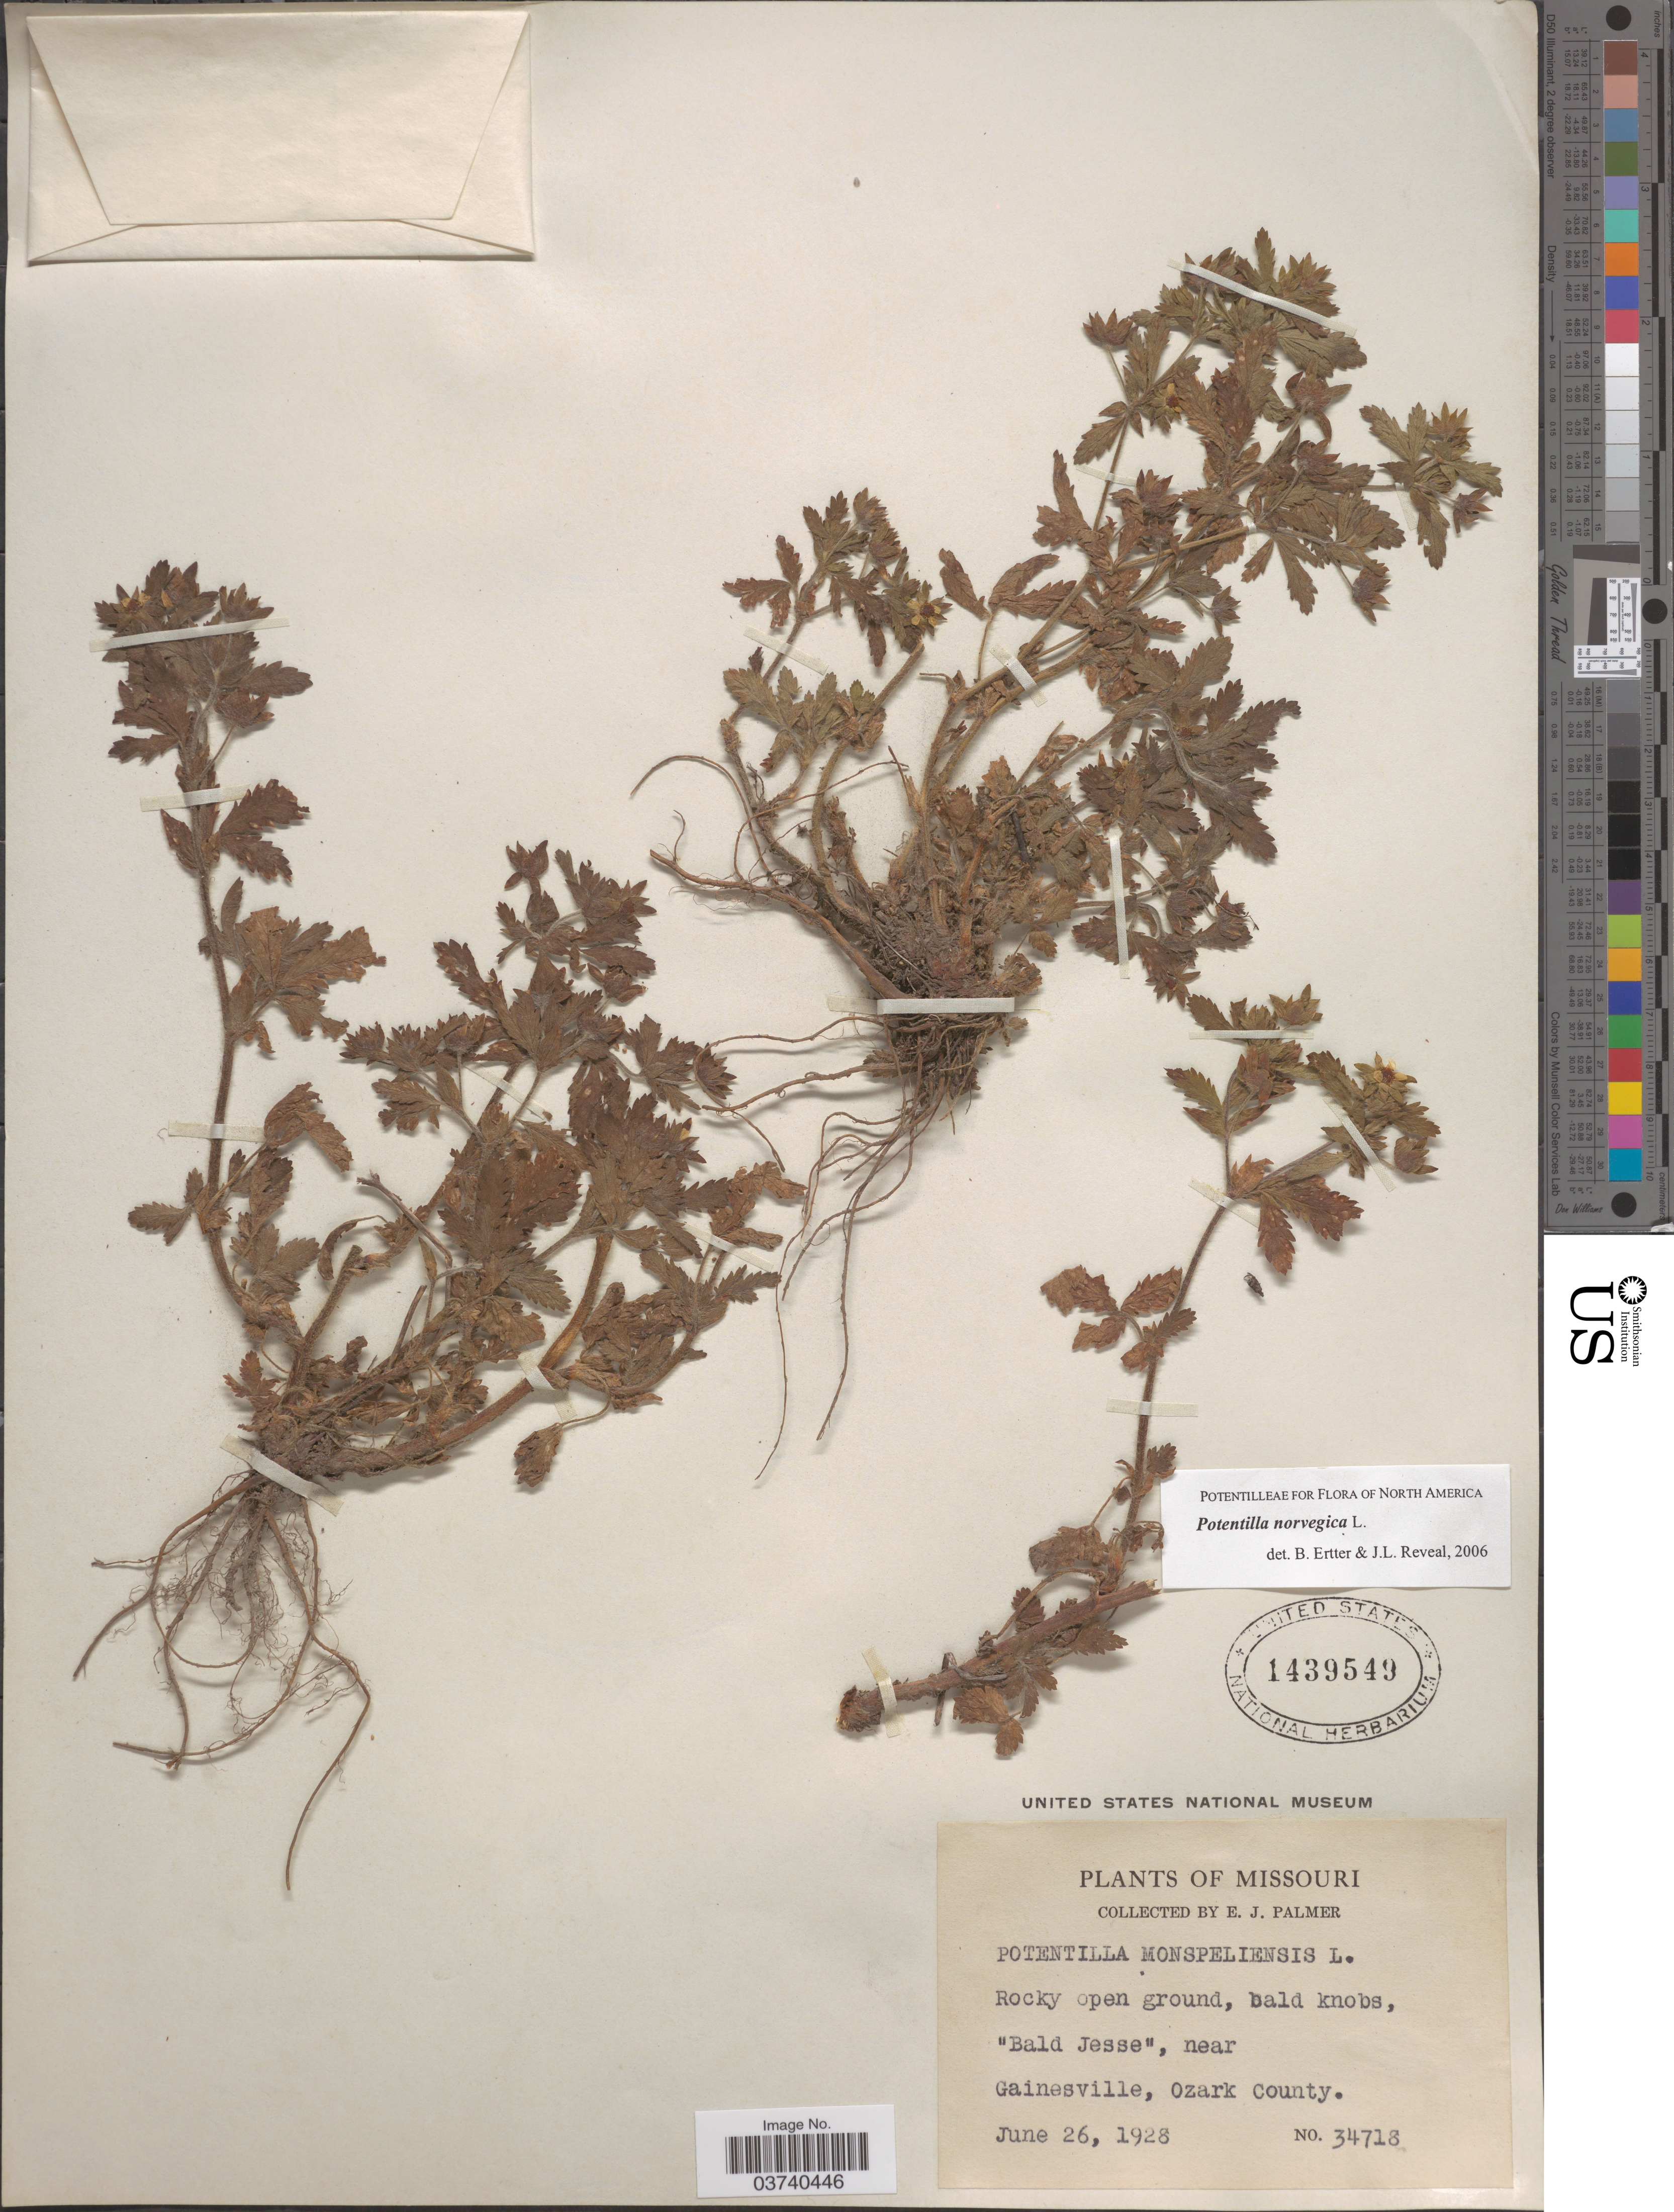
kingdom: Plantae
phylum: Tracheophyta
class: Magnoliopsida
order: Rosales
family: Rosaceae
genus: Potentilla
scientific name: Potentilla norvegica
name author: L.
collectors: E. J. Palmer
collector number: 34718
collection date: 1928-06-26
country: United States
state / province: Missouri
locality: bald Jesse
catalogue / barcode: US 1439549